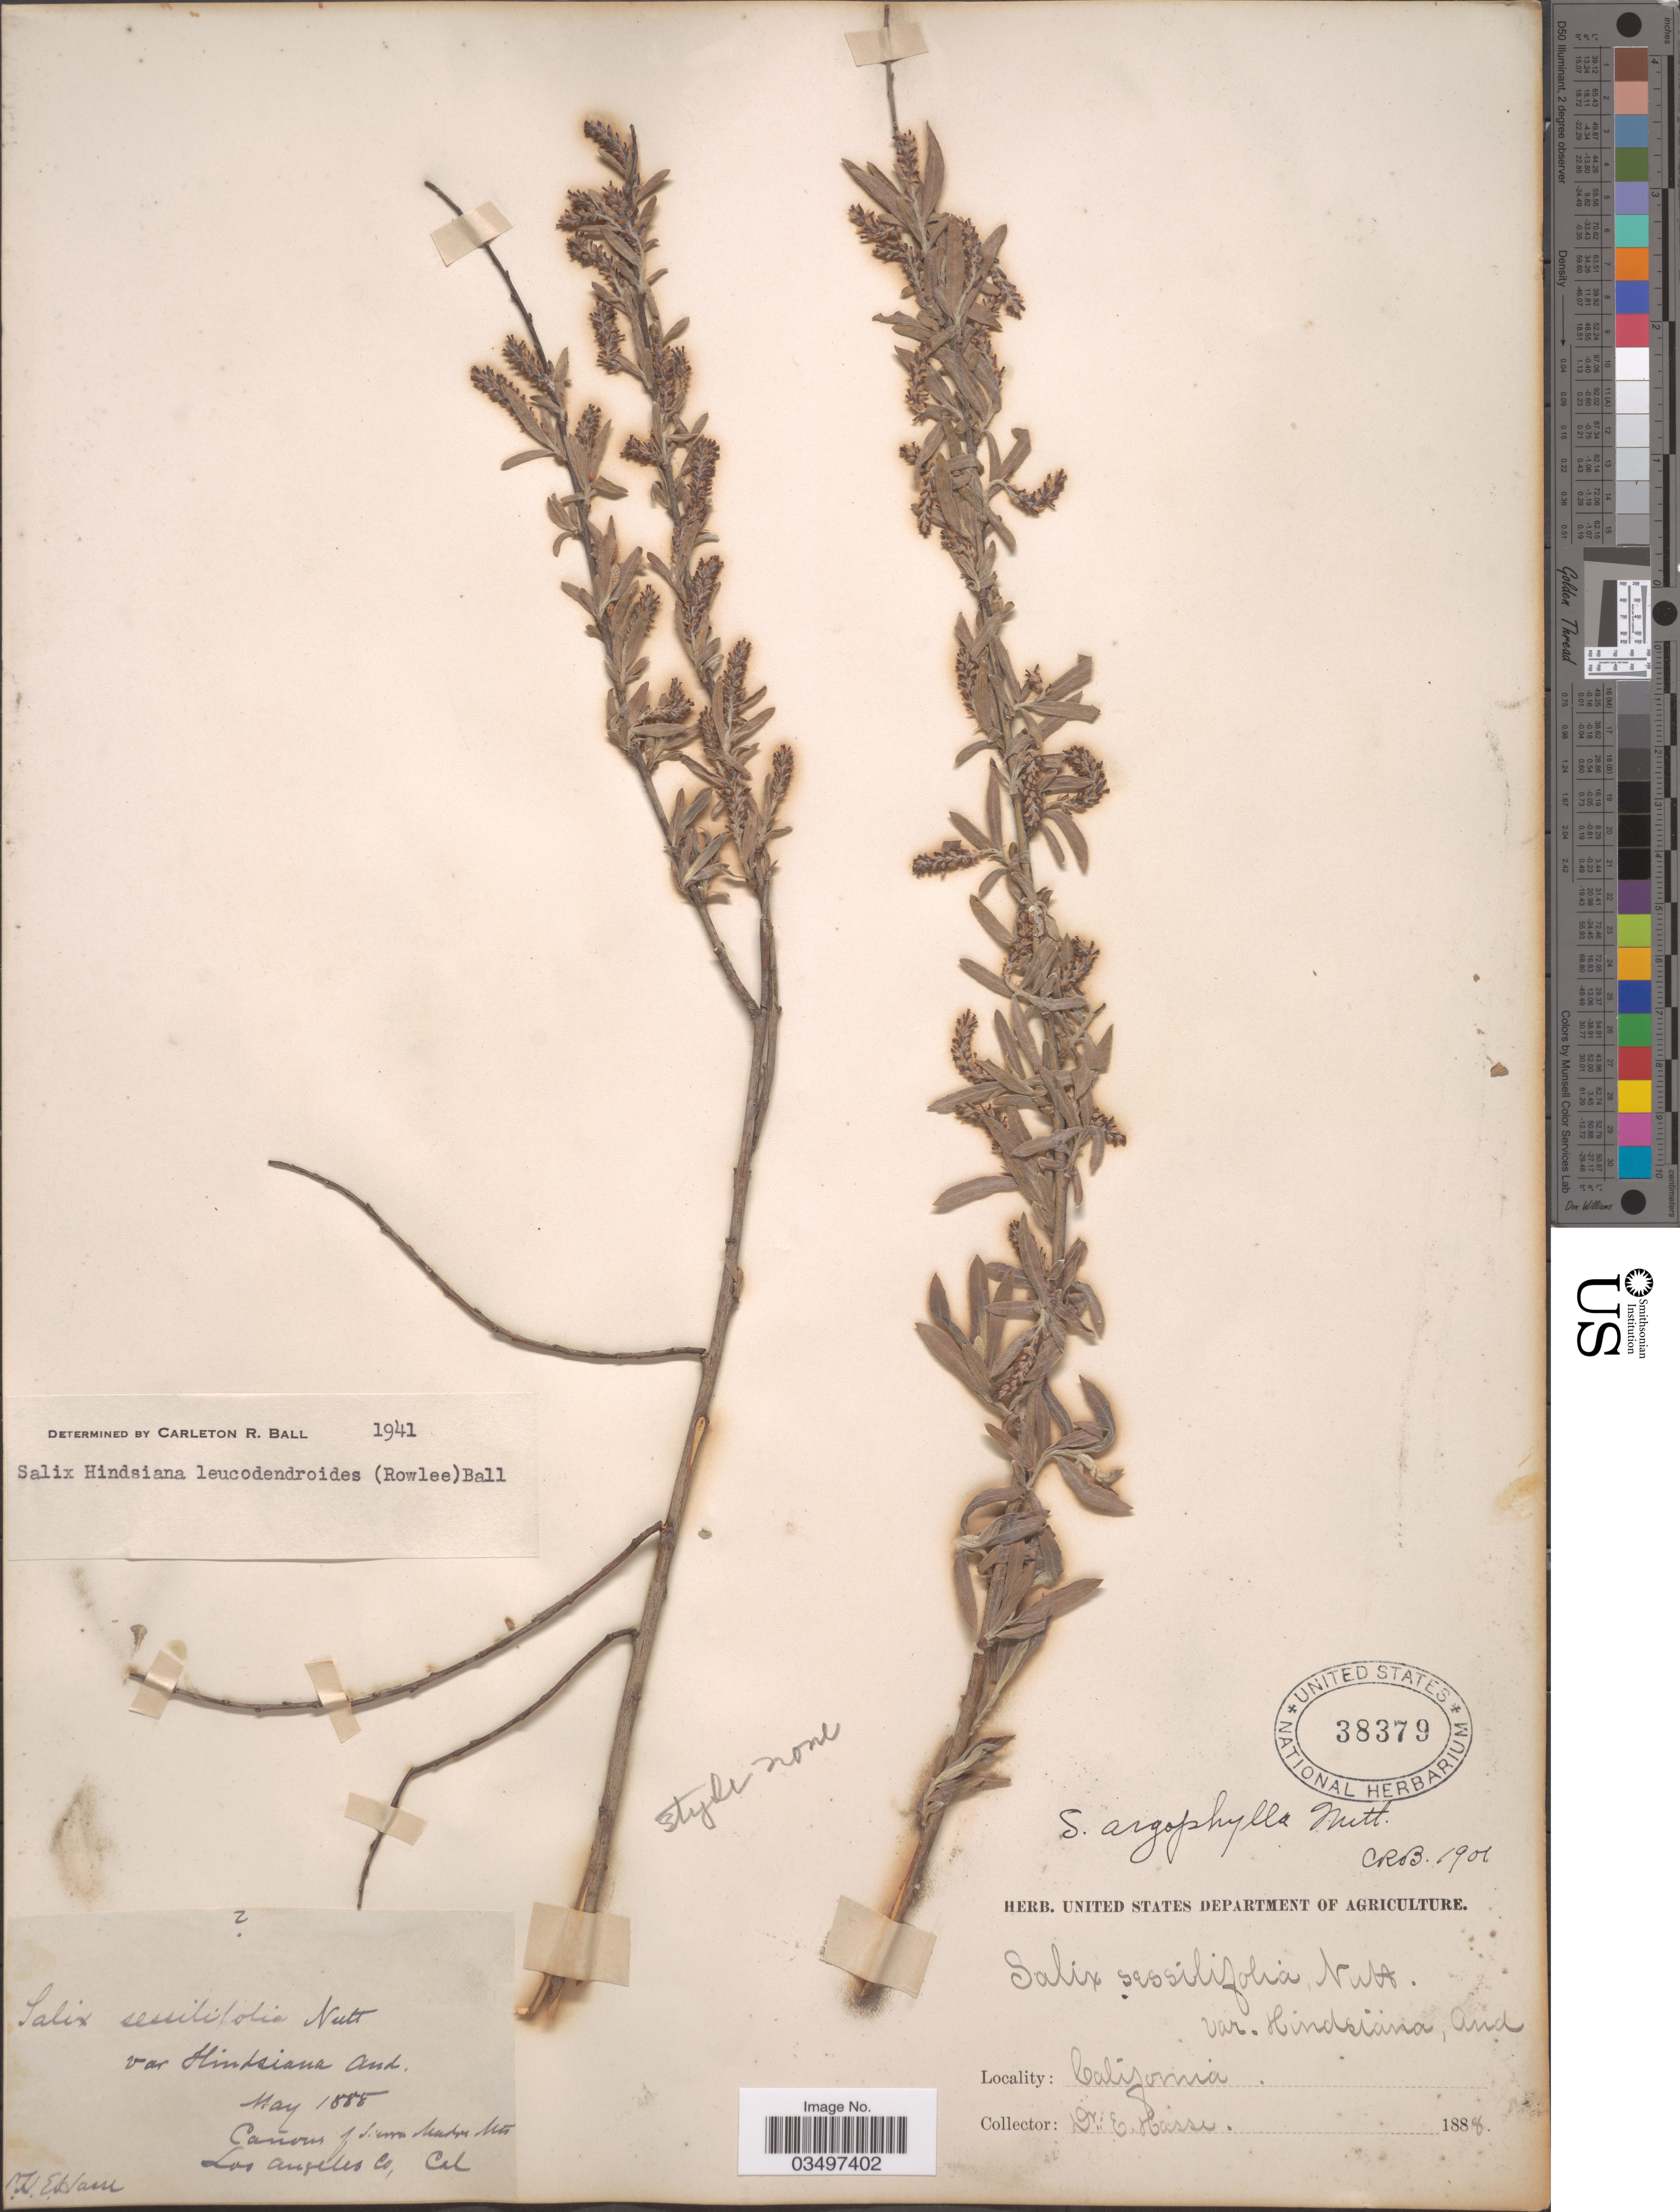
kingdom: Plantae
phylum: Tracheophyta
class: Magnoliopsida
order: Malpighiales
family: Salicaceae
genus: Salix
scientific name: Salix hindsiana var. leucodendroides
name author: (Rowlee) C.R. Ball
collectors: H. E. Hasse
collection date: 1888-05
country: United States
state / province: California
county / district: Los Angeles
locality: Cañon of Sierra Madre Mts. Los Angeles Co.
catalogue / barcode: US 38379